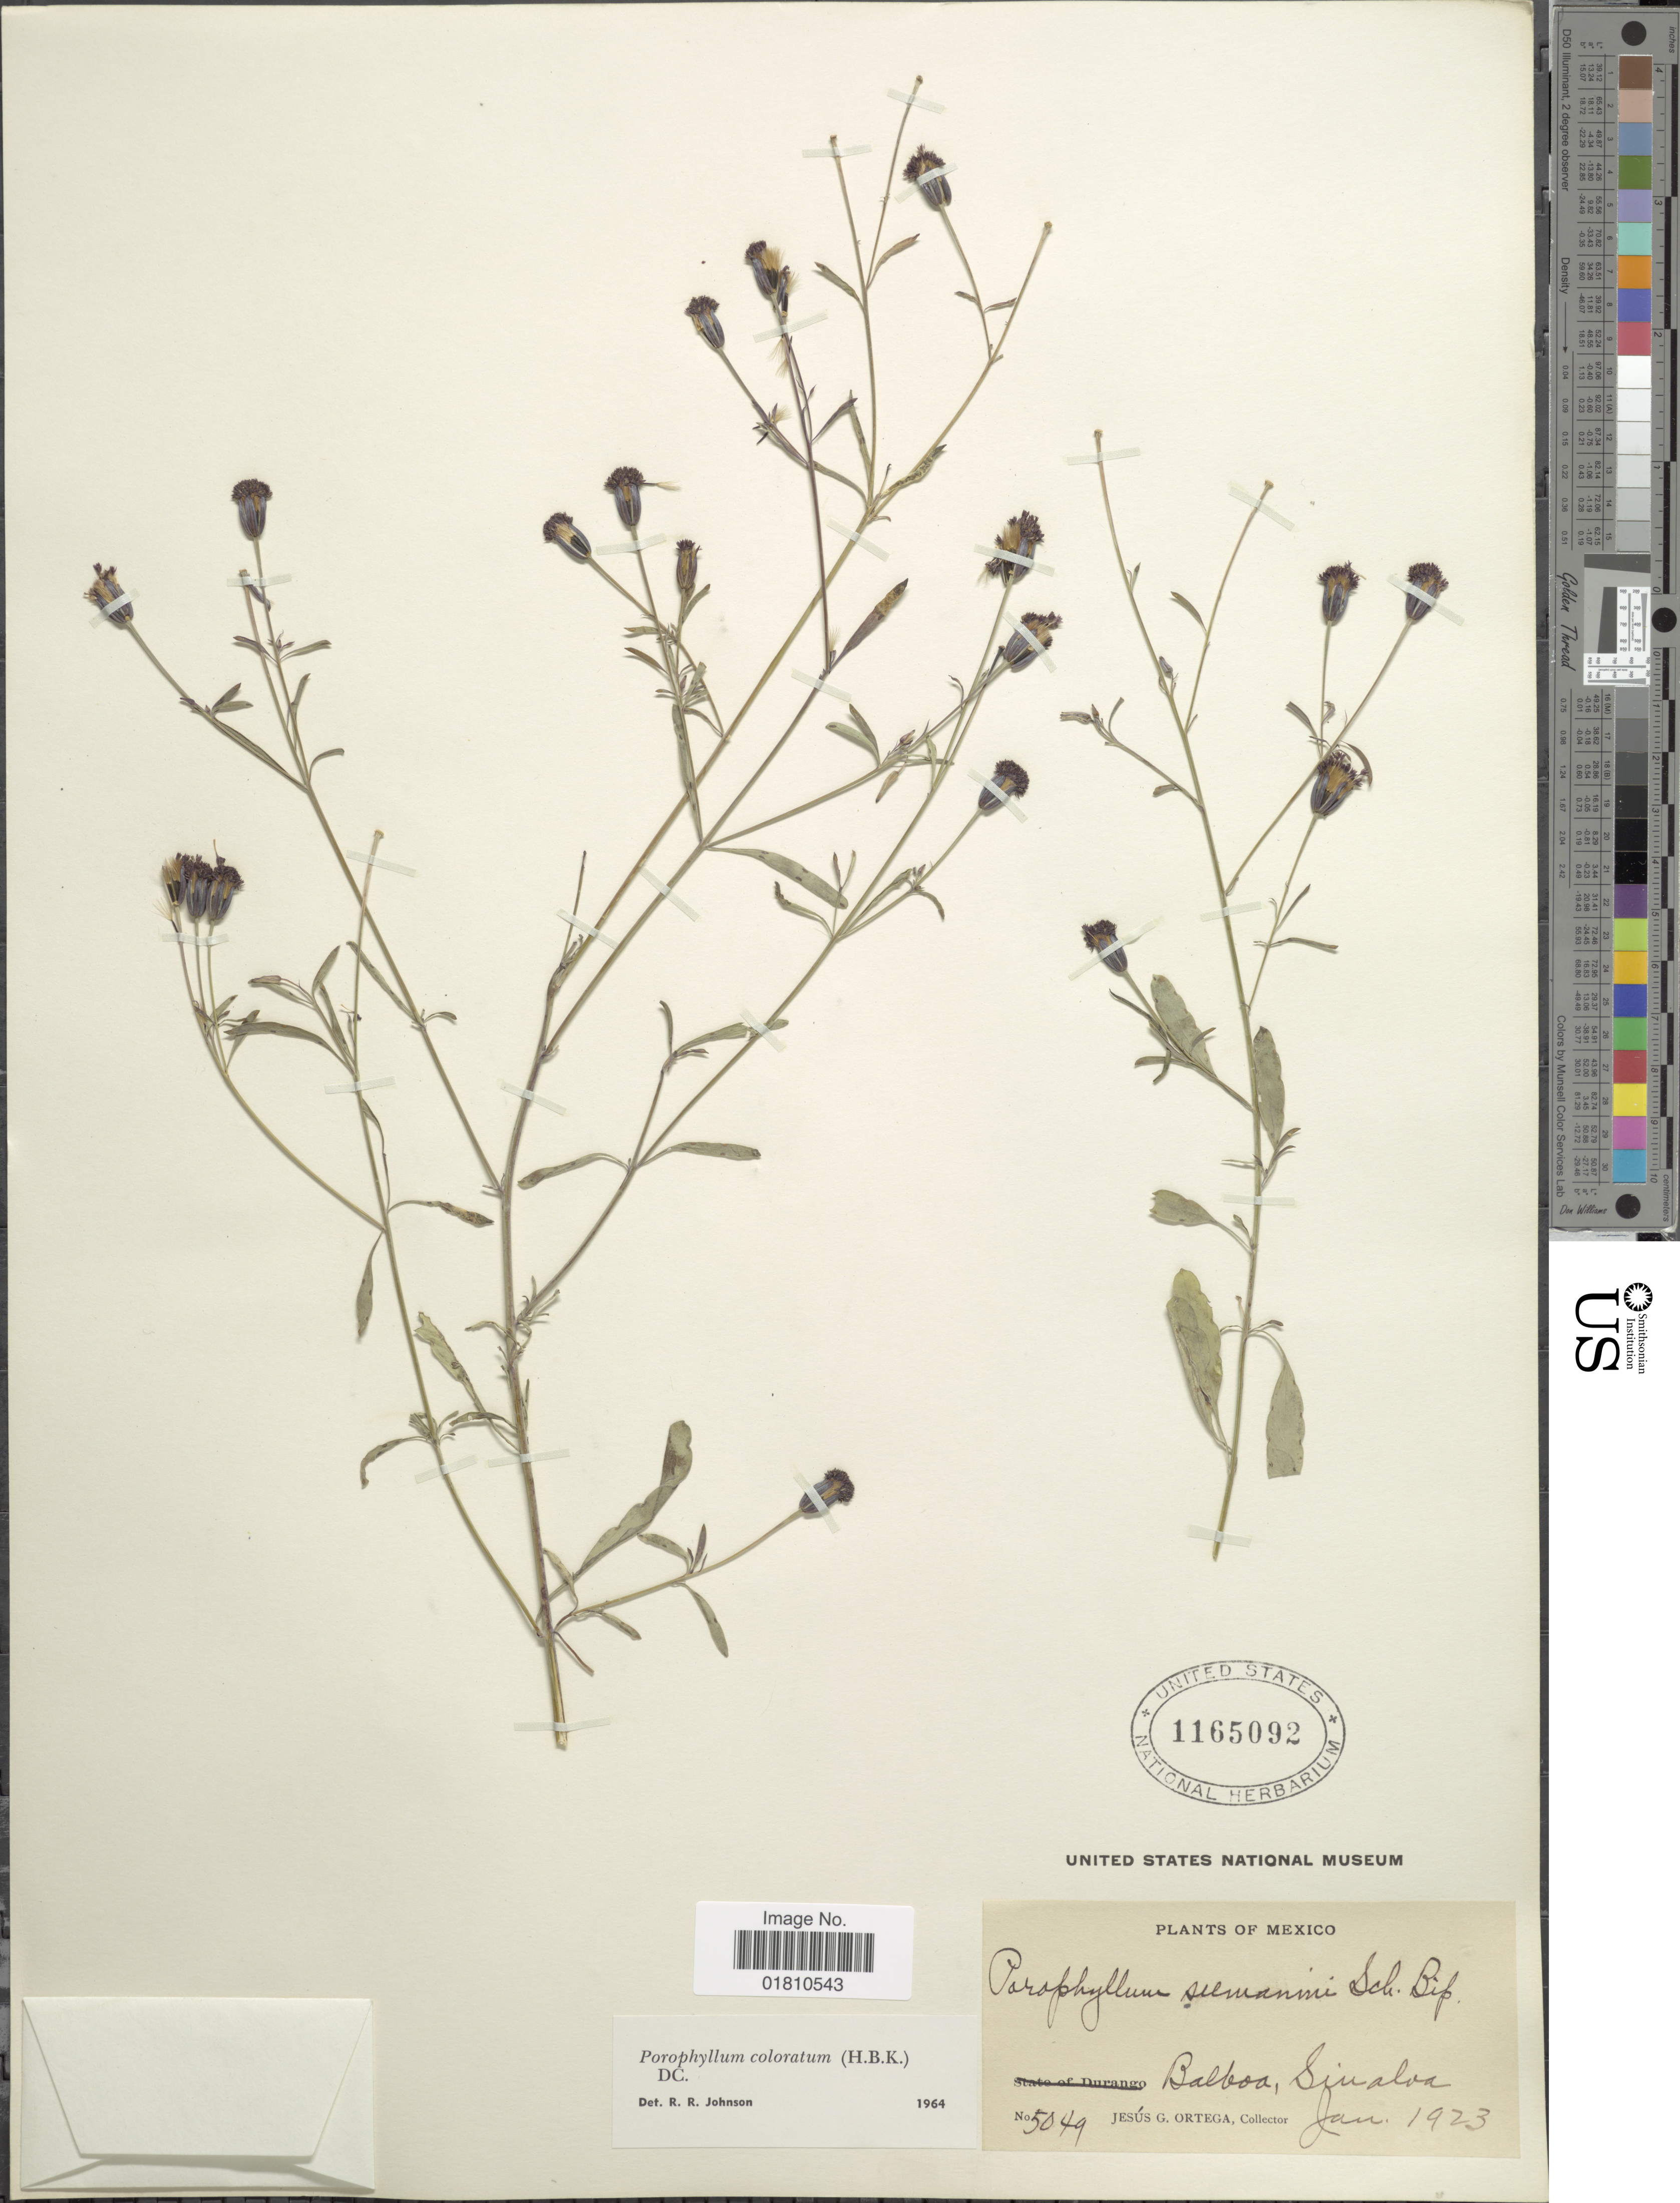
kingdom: Plantae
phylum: Tracheophyta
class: Magnoliopsida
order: Asterales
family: Asteraceae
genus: Porophyllum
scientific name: Porophyllum coloratum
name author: (Kunth) DC.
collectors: J. Ortega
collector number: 5049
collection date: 1923-01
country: Mexico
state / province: Sinaloa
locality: Balboa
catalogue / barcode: US 1165092